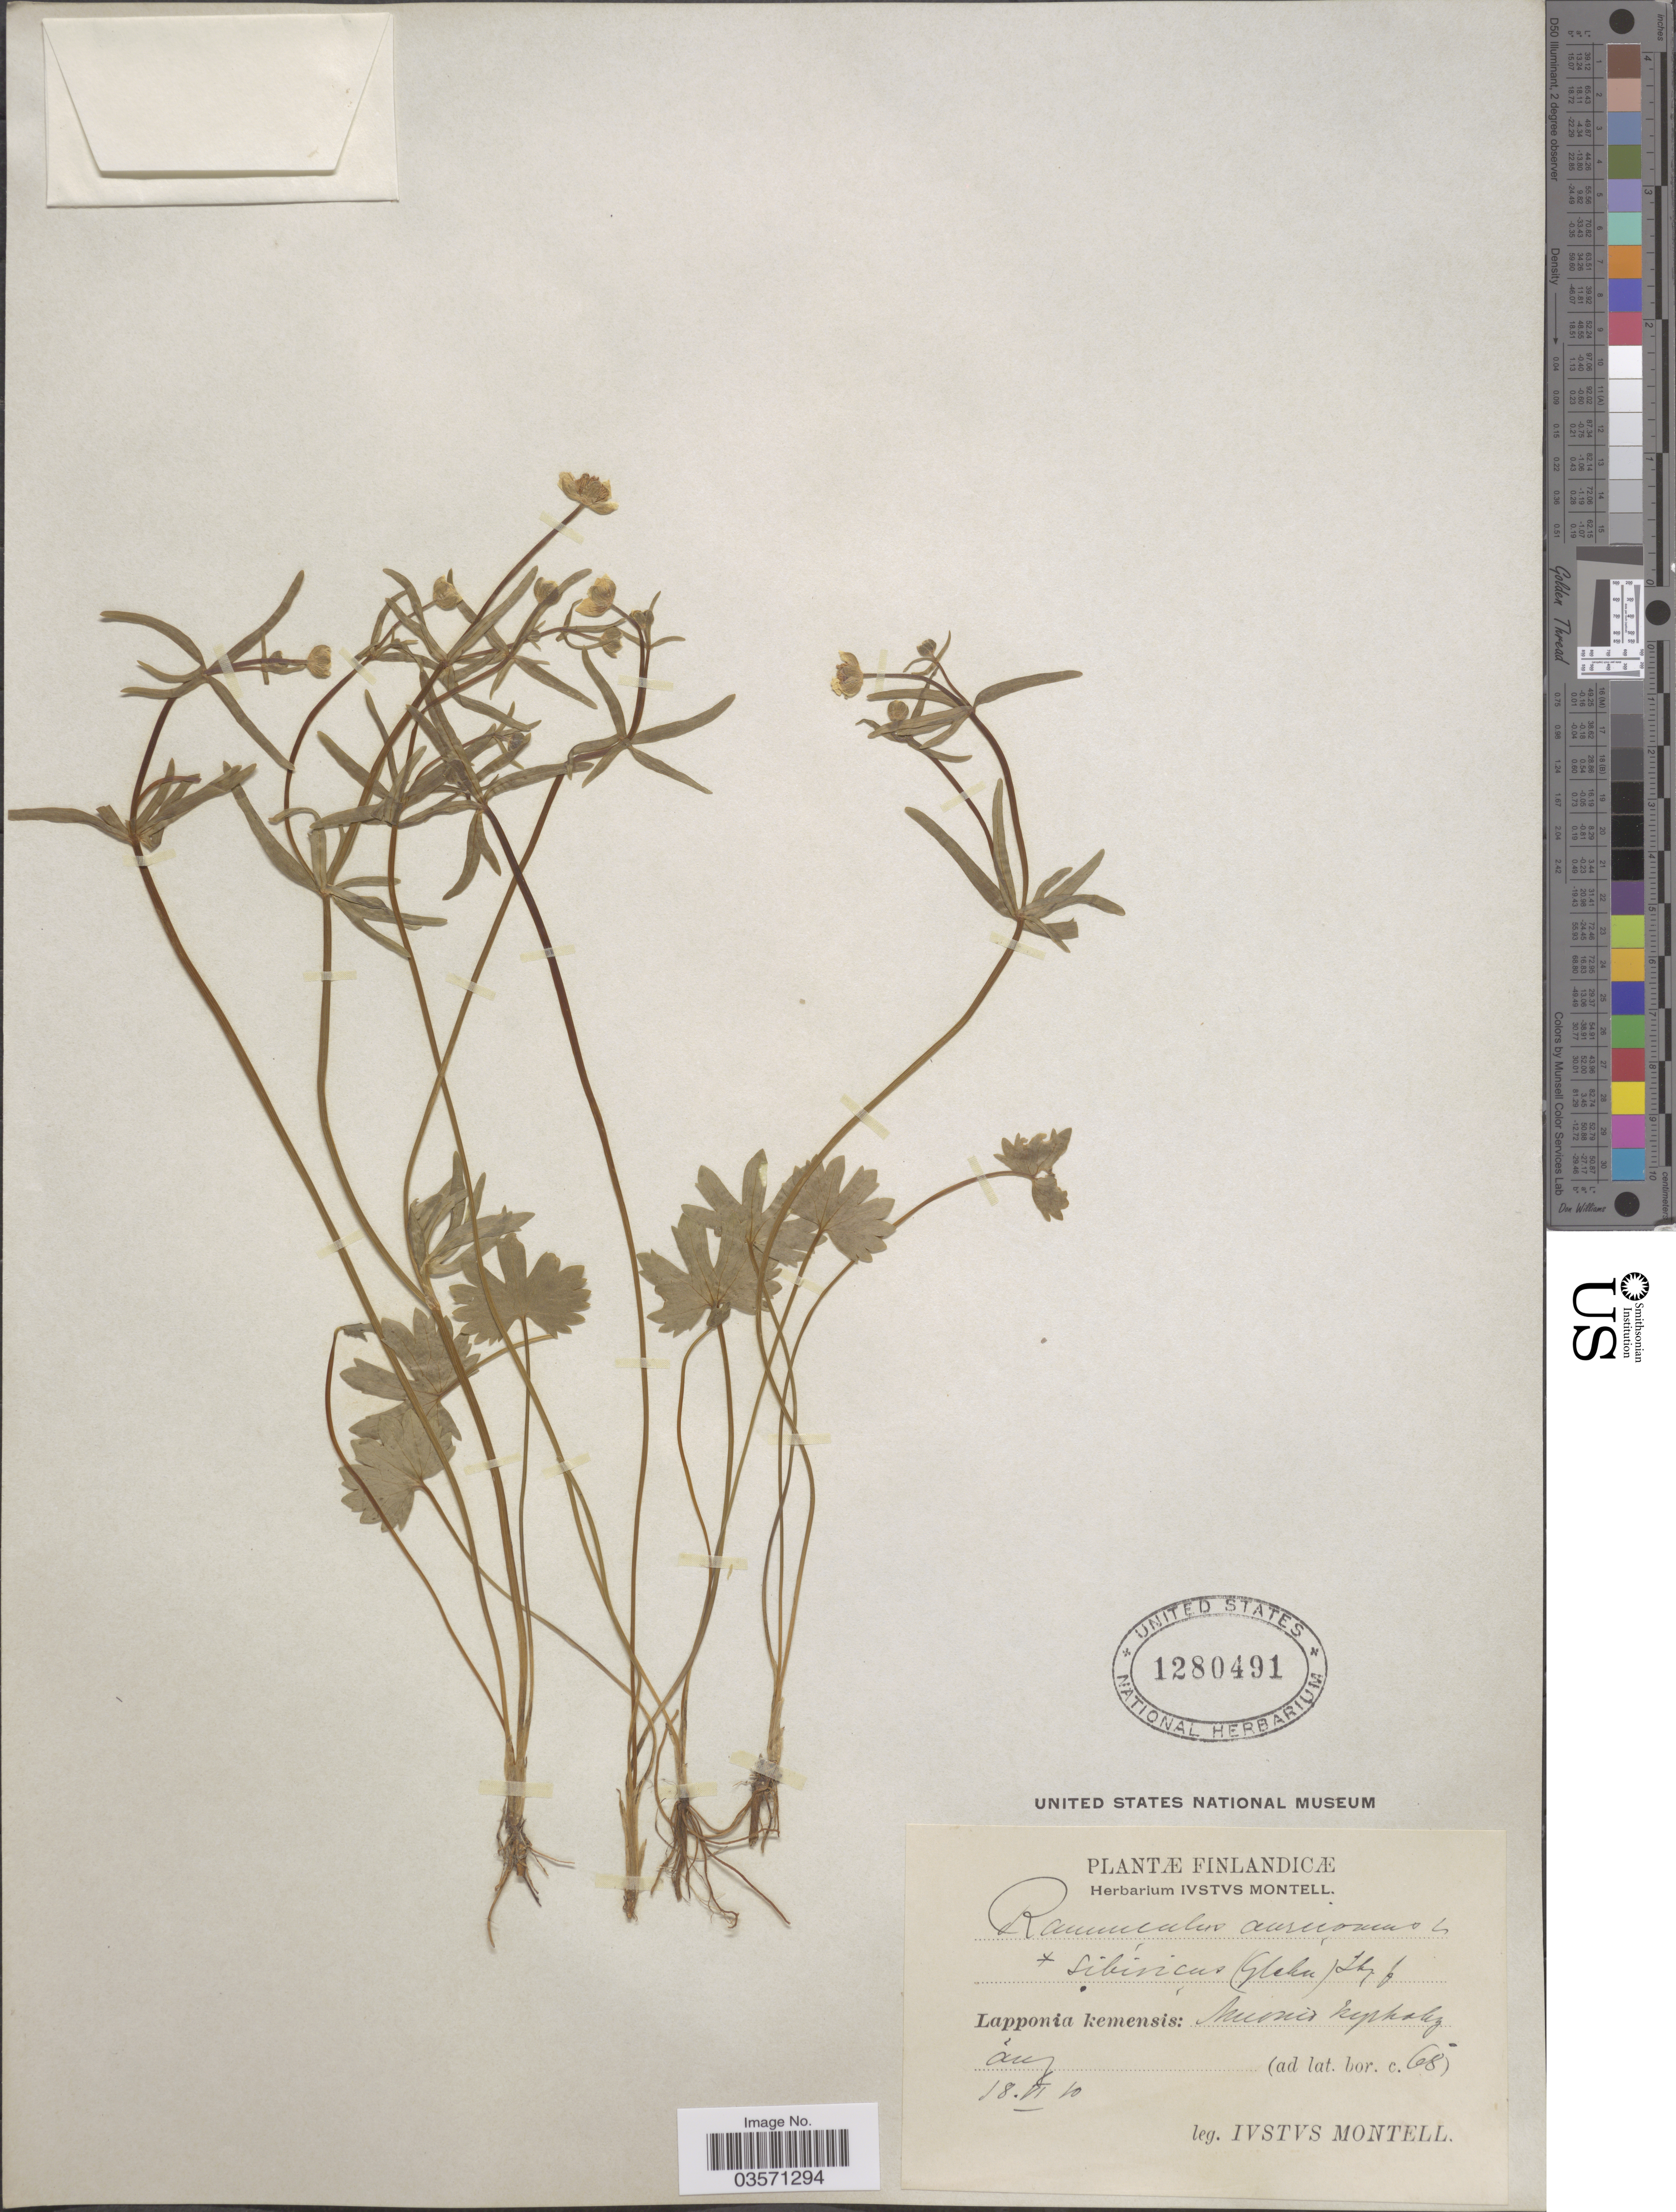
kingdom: Plantae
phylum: Tracheophyta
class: Magnoliopsida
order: Ranunculales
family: Ranunculaceae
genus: Ranunculus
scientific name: Ranunculus auricomus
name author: L.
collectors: I. Montell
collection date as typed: Transcribed d/m/y: 18/6/10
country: Finland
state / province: Lappi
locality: Muonio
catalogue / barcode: US 1280491